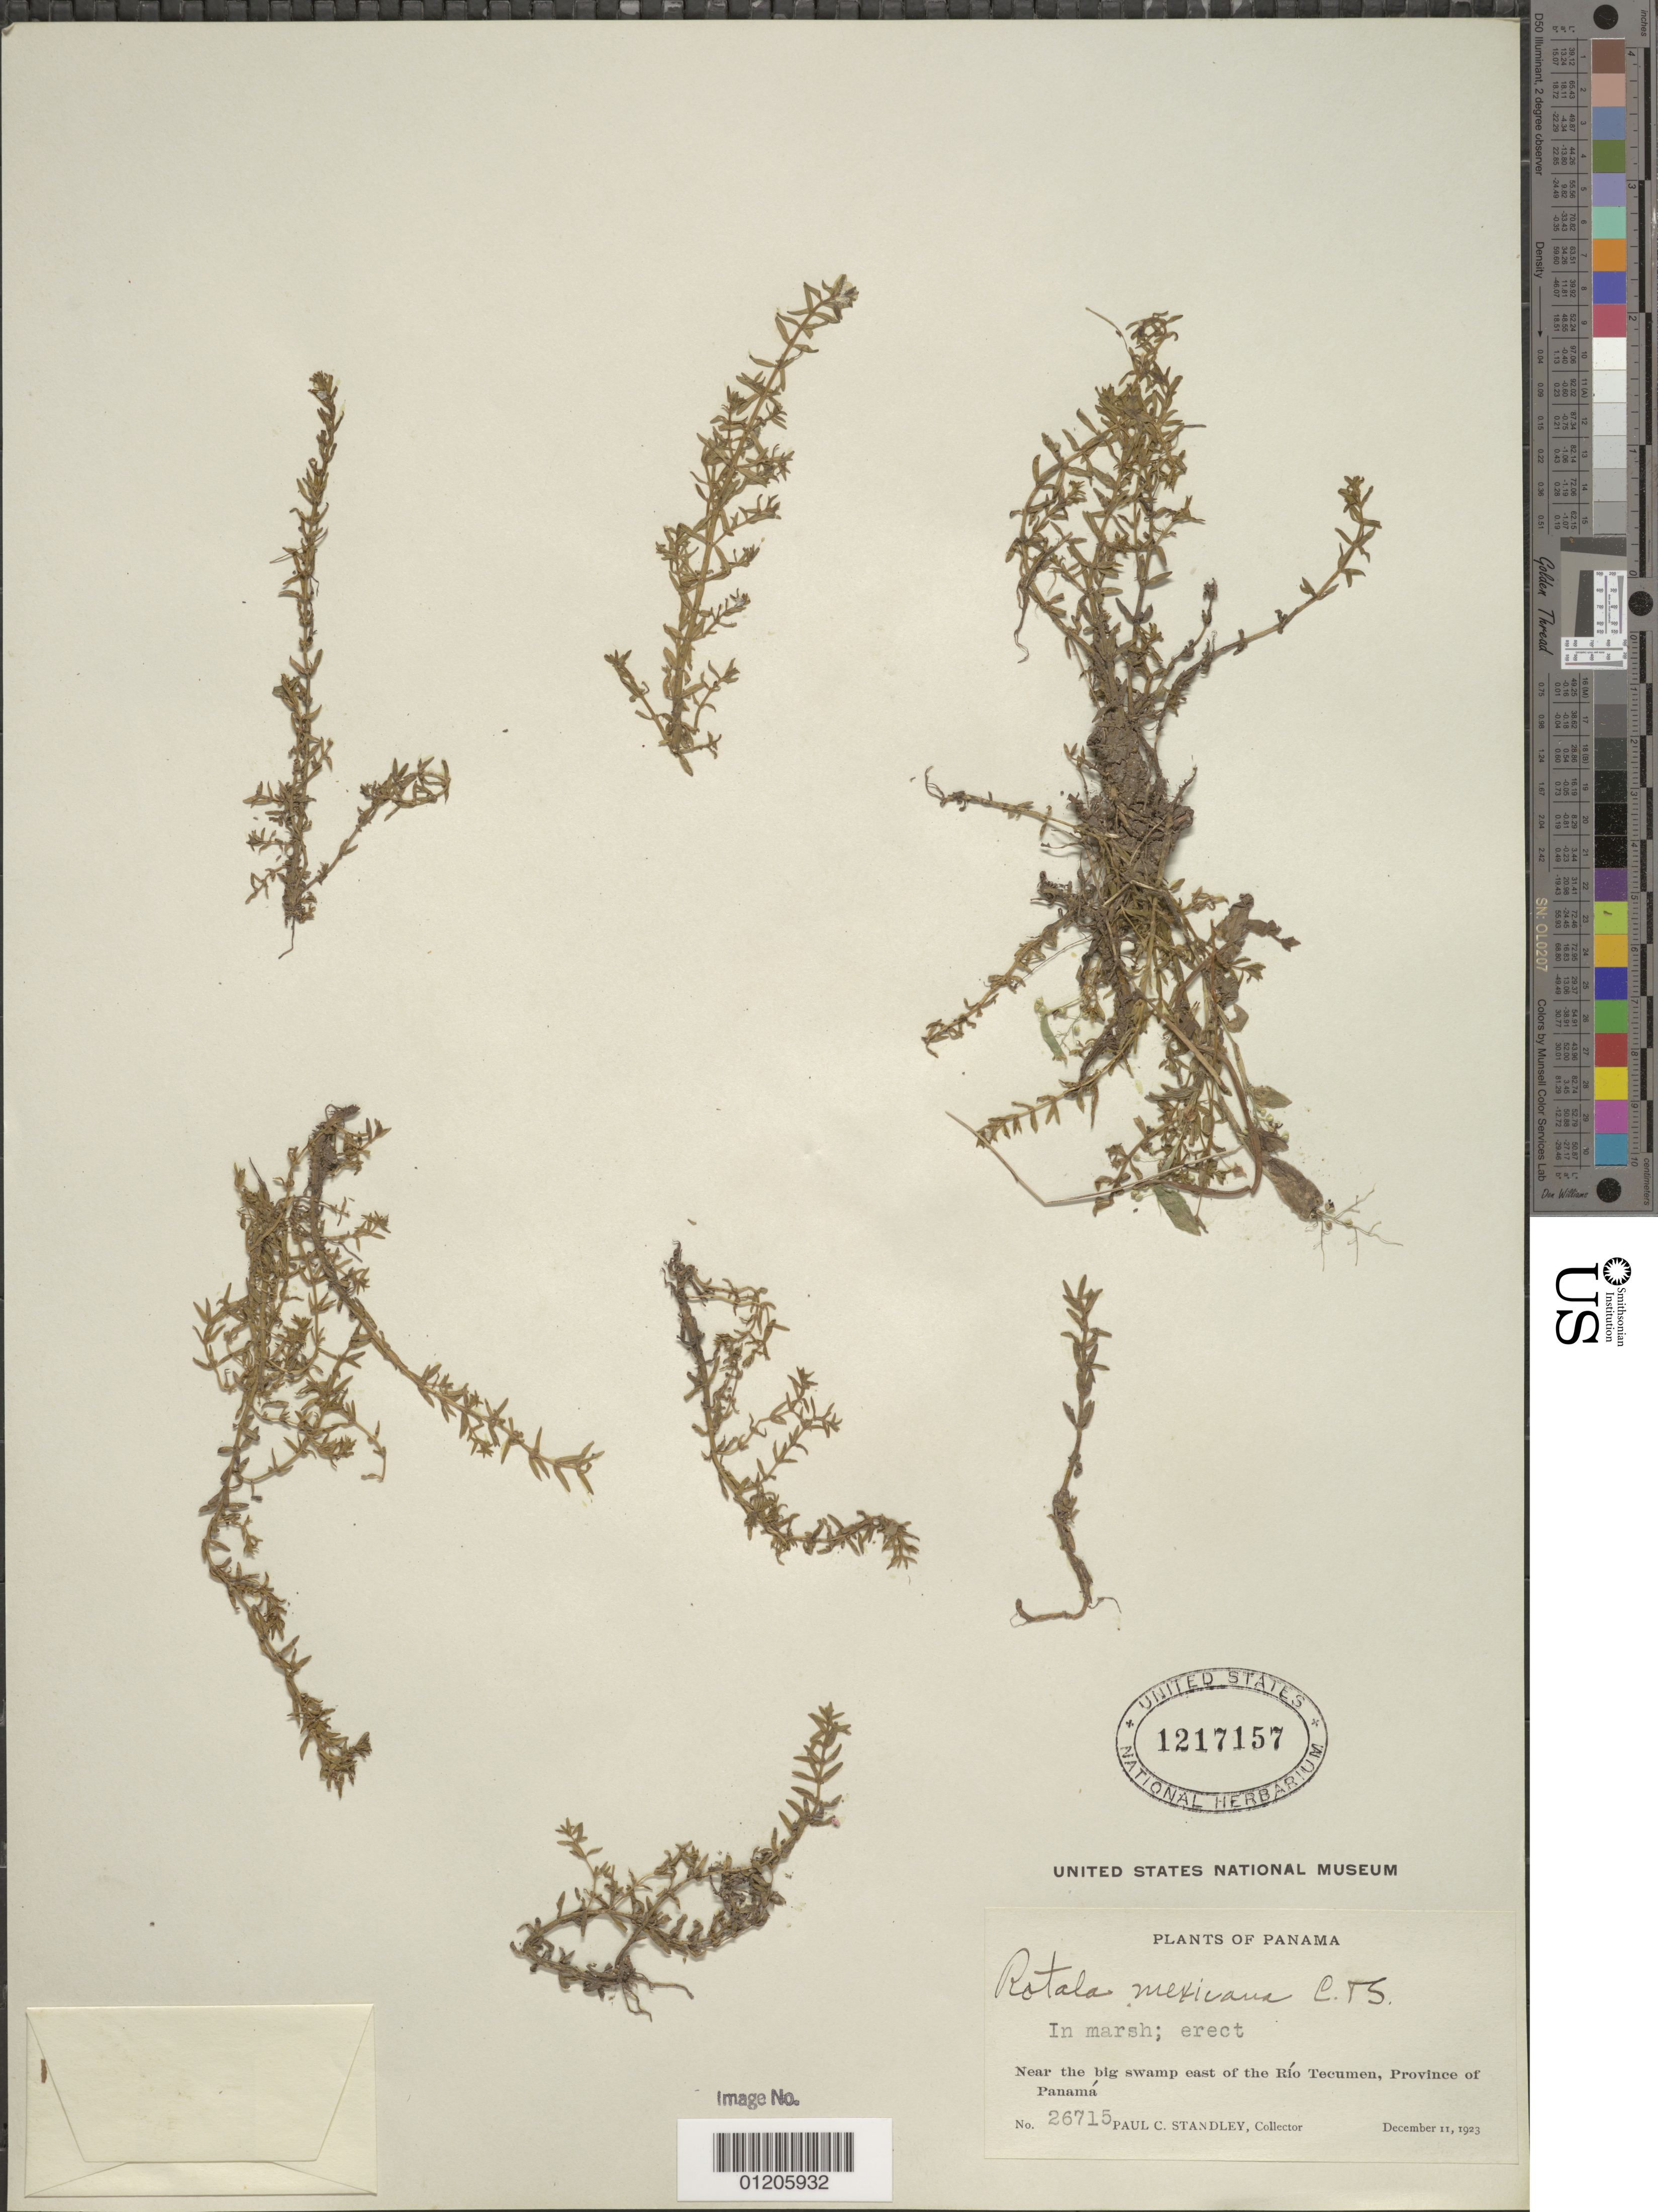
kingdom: Plantae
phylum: Tracheophyta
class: Magnoliopsida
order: Myrtales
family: Lythraceae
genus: Rotala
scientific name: Rotala mexicana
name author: Cham. & Schltdl.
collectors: P. C. Standley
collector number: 26715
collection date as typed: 11 Dec 1923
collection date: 1923-12-11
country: Panama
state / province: Panamá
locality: Near the big swamp E of the Rio Tecumen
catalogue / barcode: US 1217157